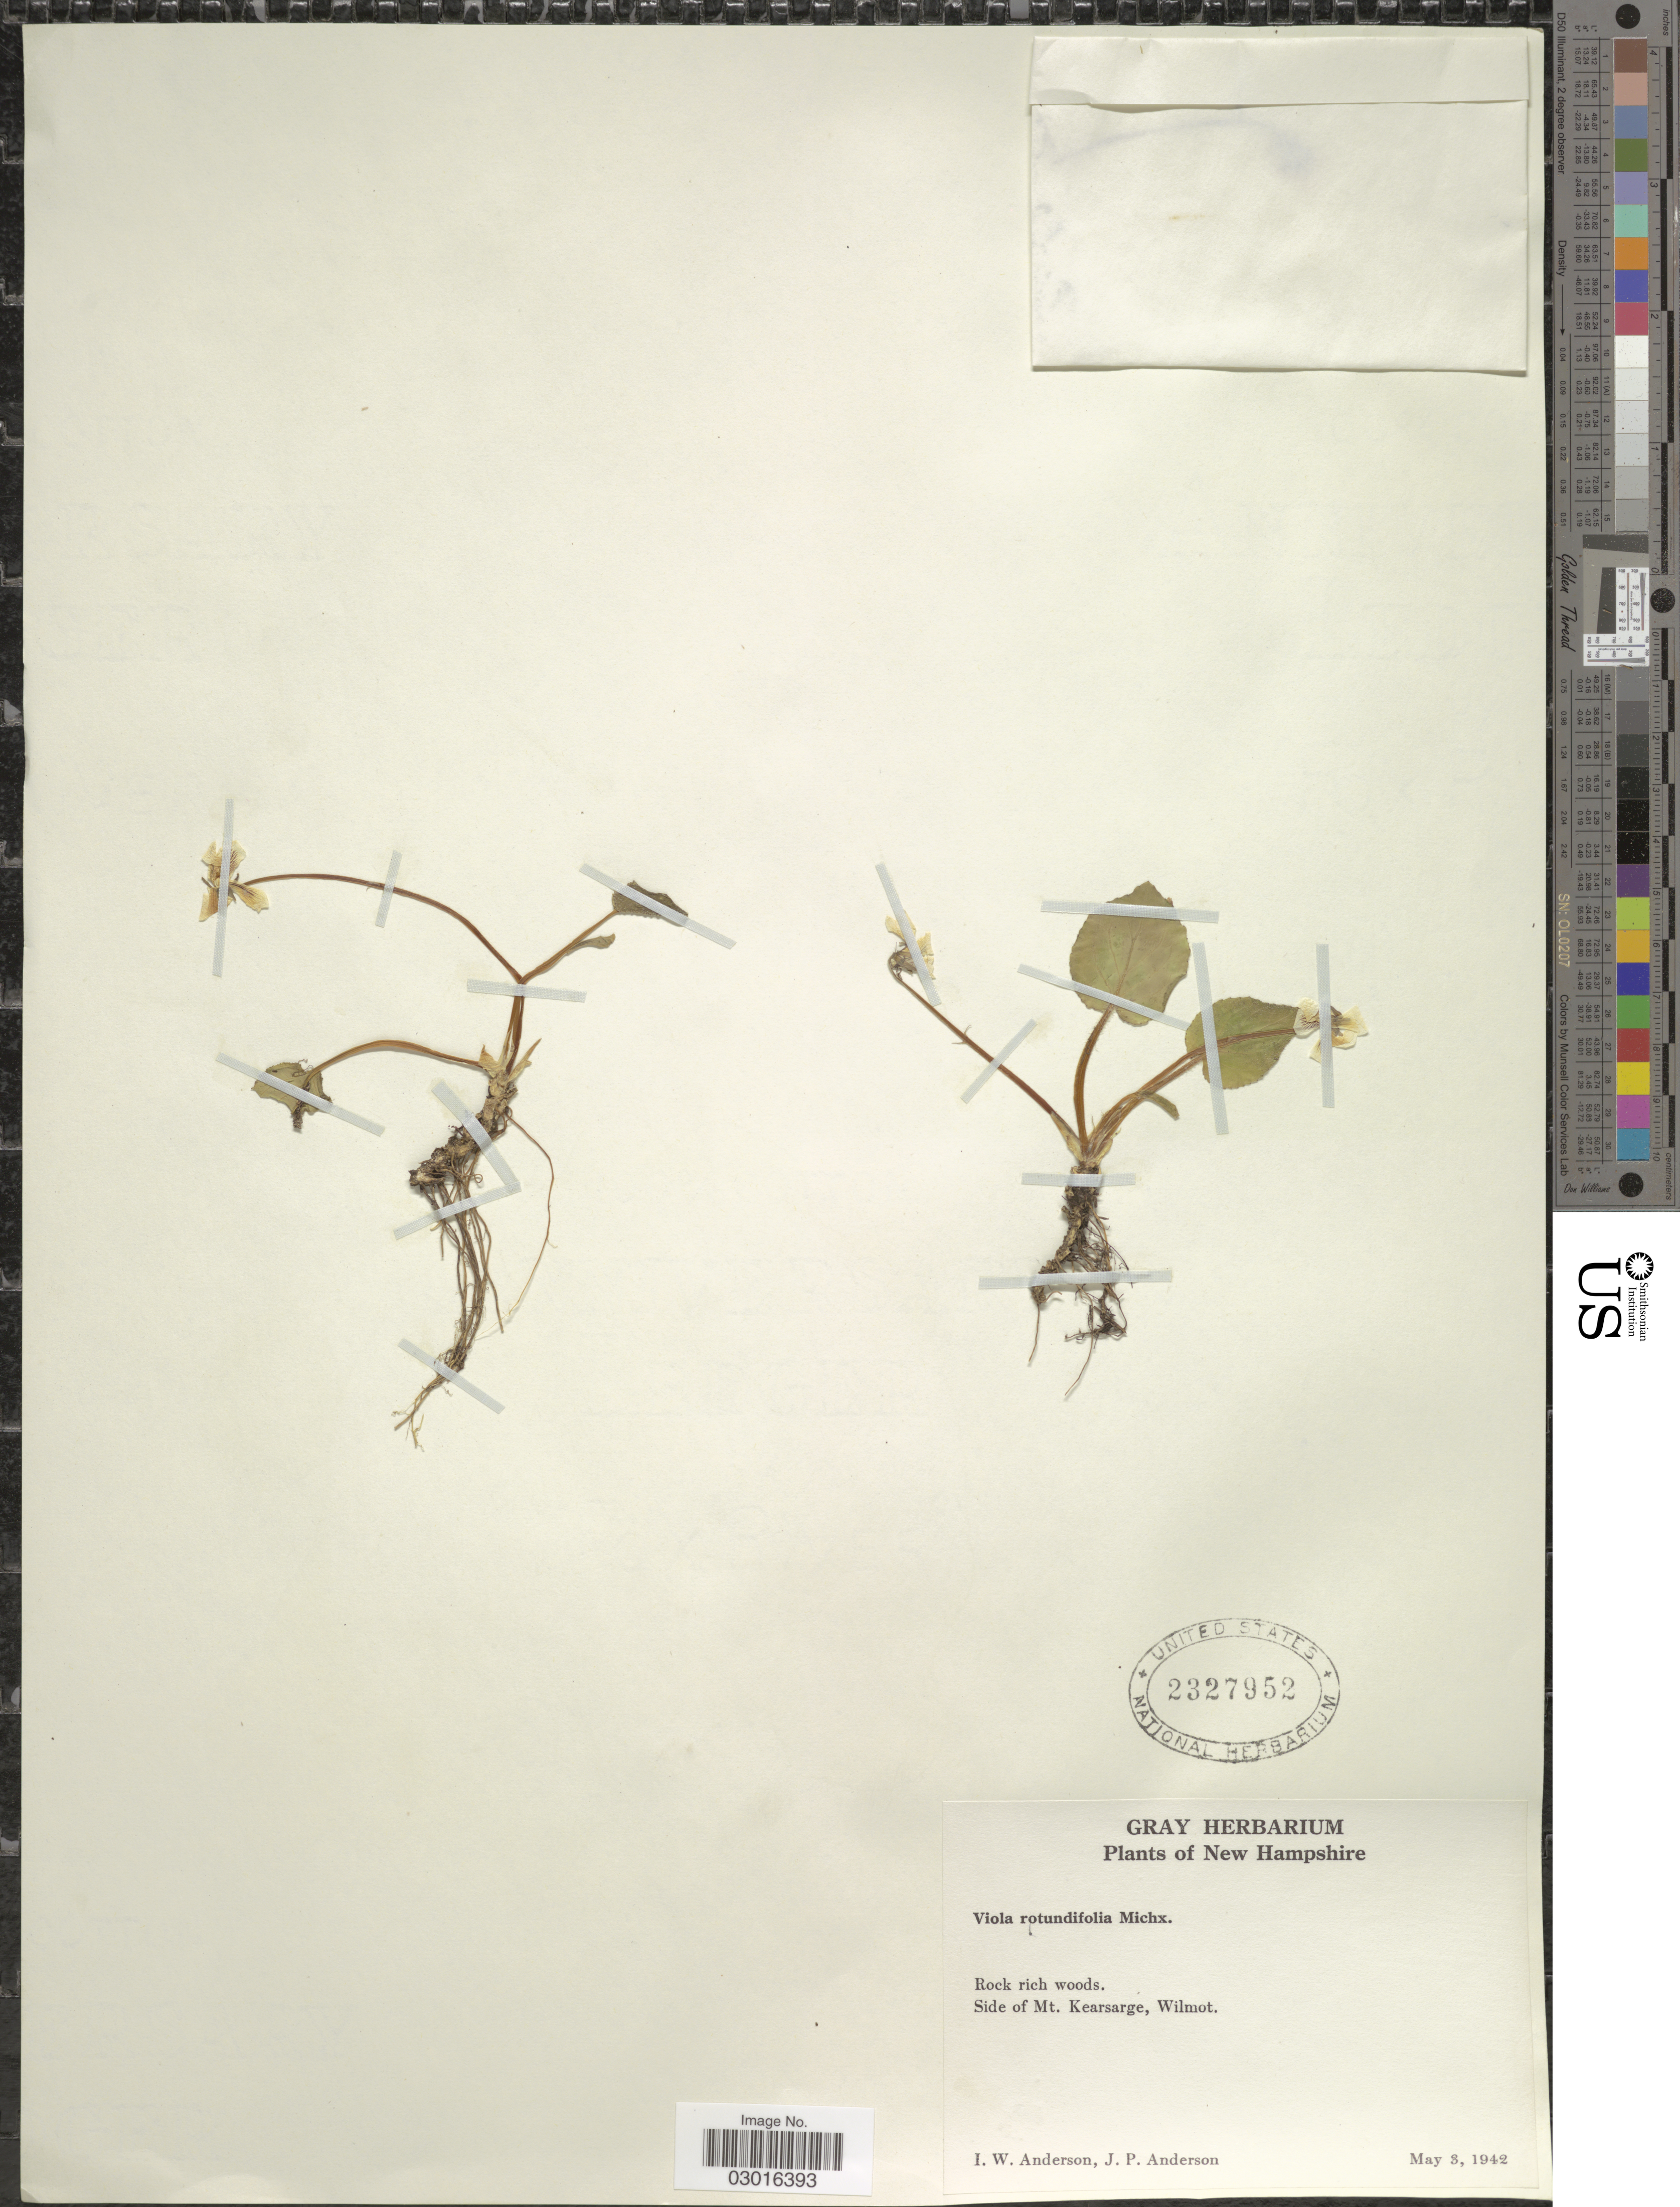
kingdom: Plantae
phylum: Tracheophyta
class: Magnoliopsida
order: Malpighiales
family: Violaceae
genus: Viola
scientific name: Viola rotundifolia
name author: Michx.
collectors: I. Anderson & J. P. Anderson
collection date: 1942-05-03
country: United States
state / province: New Hampshire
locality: Side of Mt. Kearsarge, Wilmot.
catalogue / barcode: US 2327952